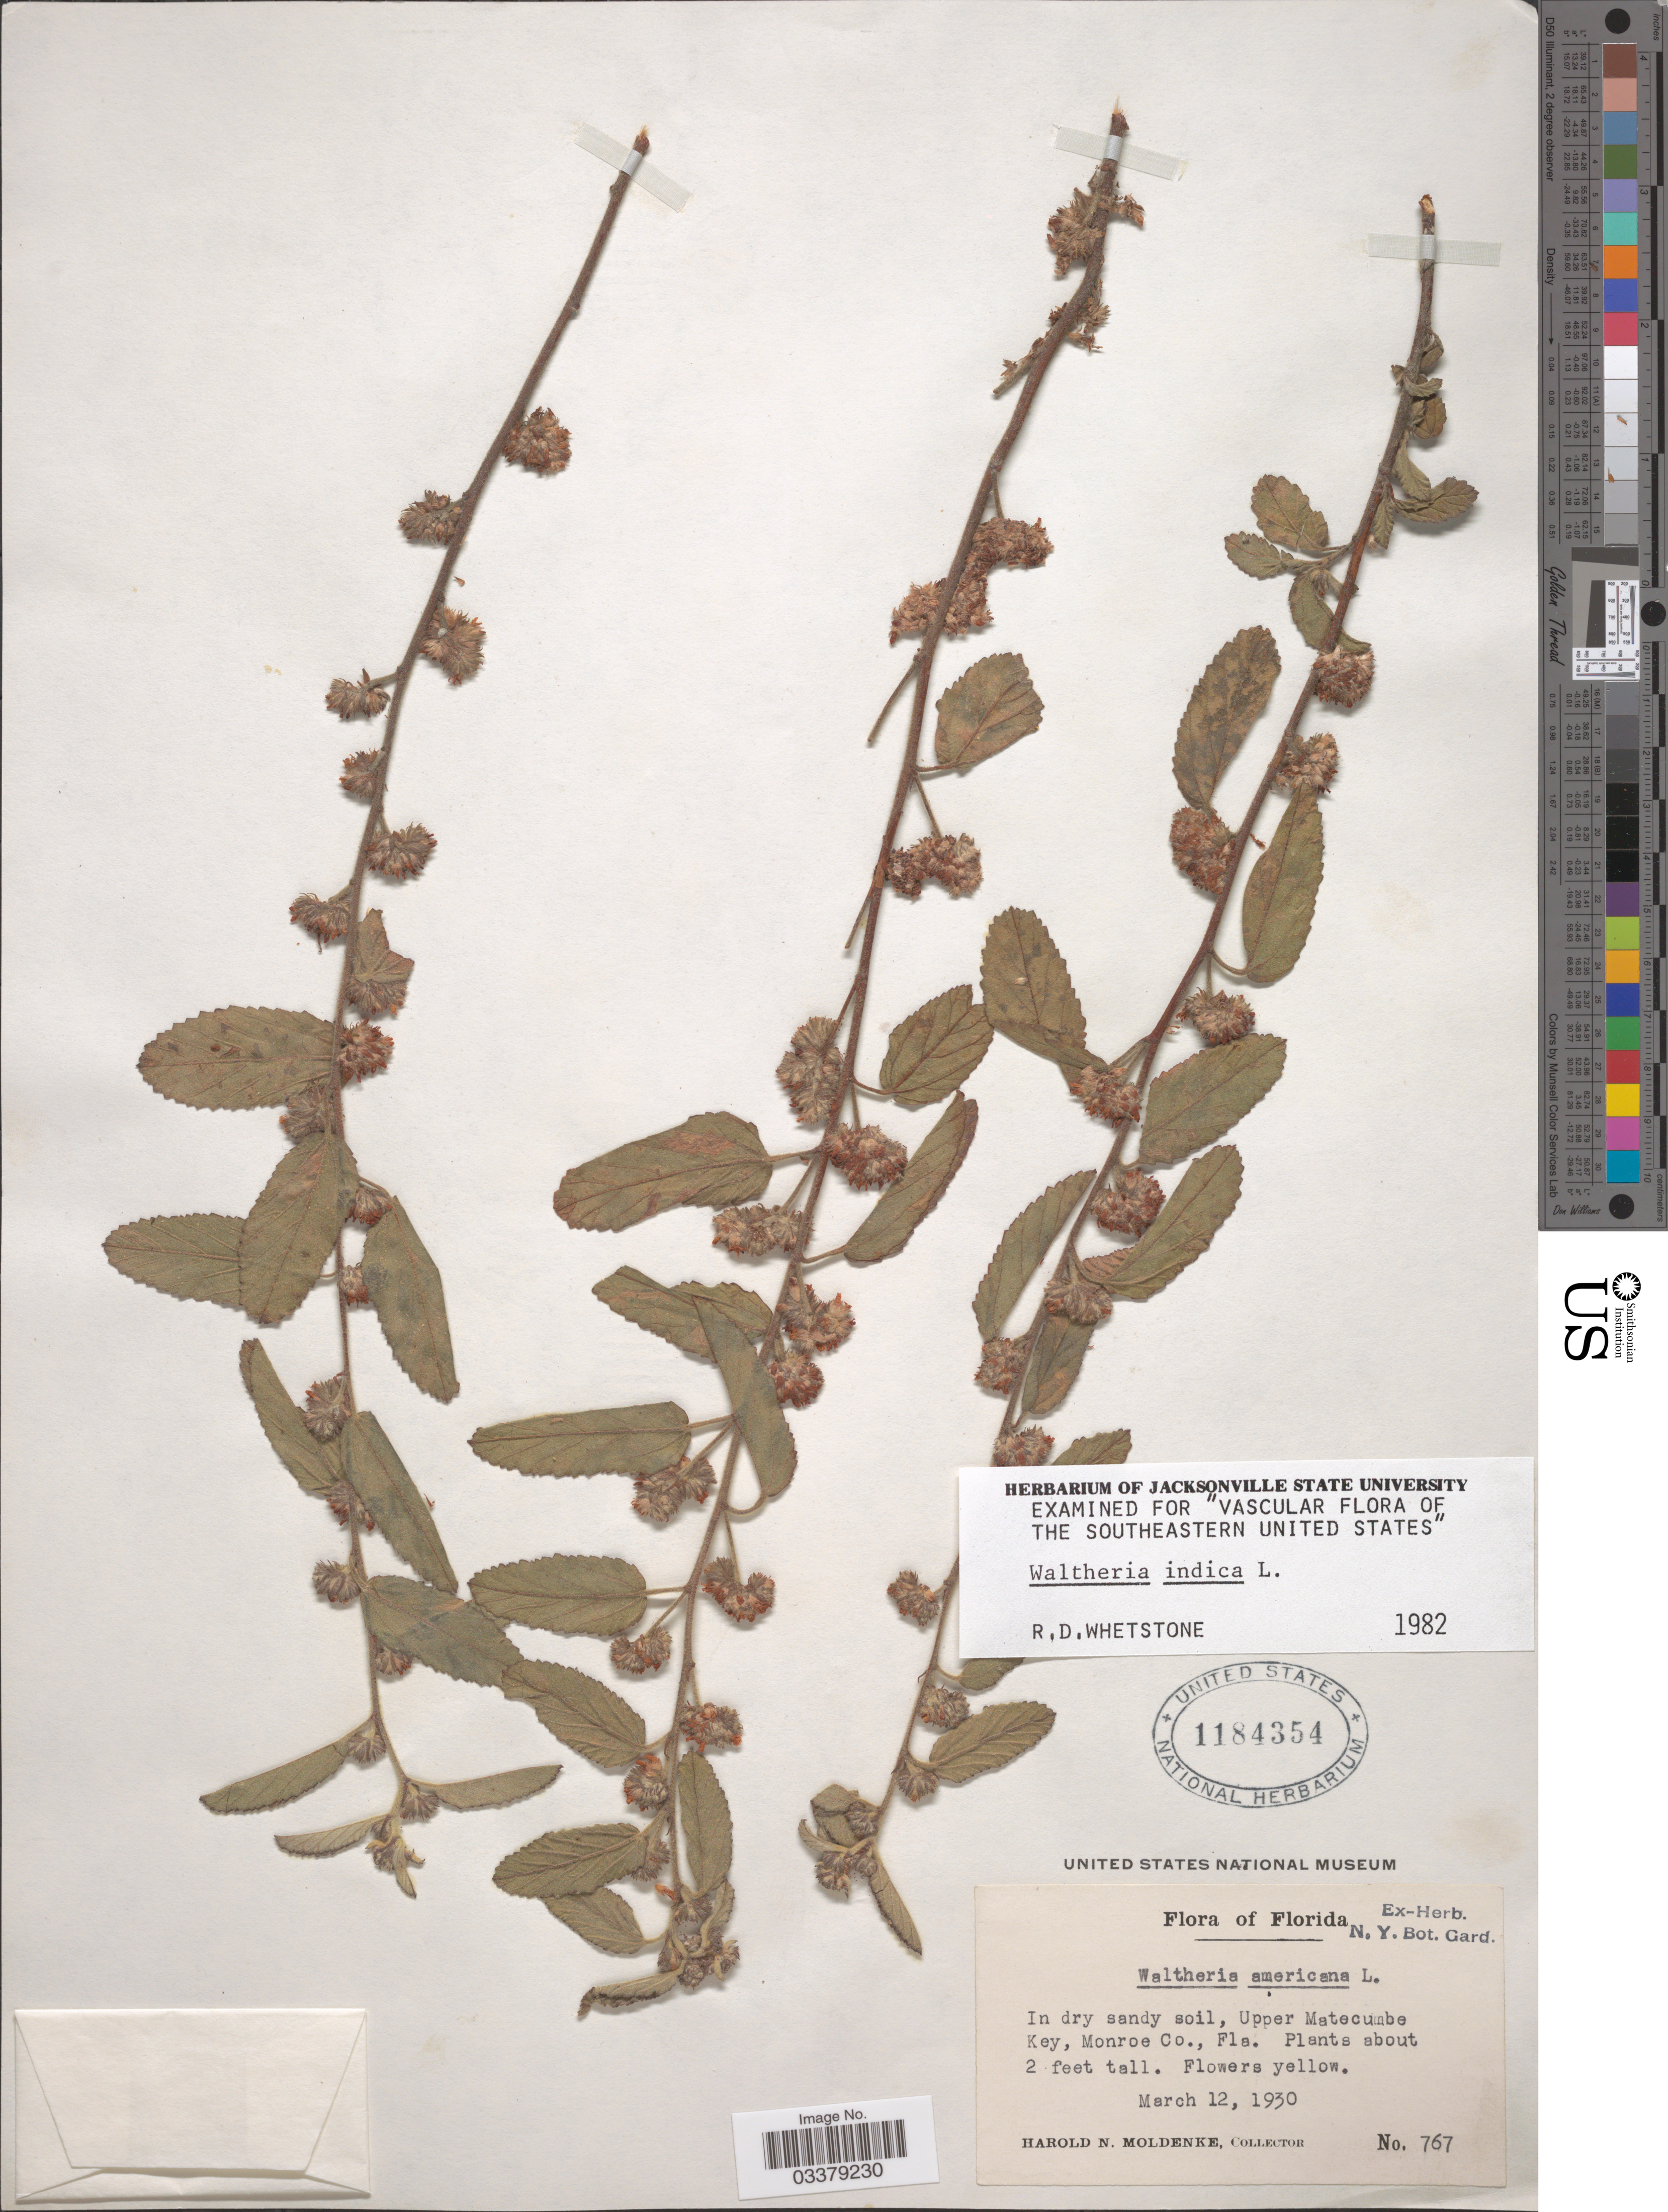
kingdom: Plantae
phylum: Tracheophyta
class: Magnoliopsida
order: Malvales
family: Malvaceae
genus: Waltheria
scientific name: Waltheria indica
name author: L.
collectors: H. N. Moldenke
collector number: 767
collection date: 1930-03-12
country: United States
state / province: Florida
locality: Upper Matecumbe Key, Monroe Co., Fla.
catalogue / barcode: US 1184354